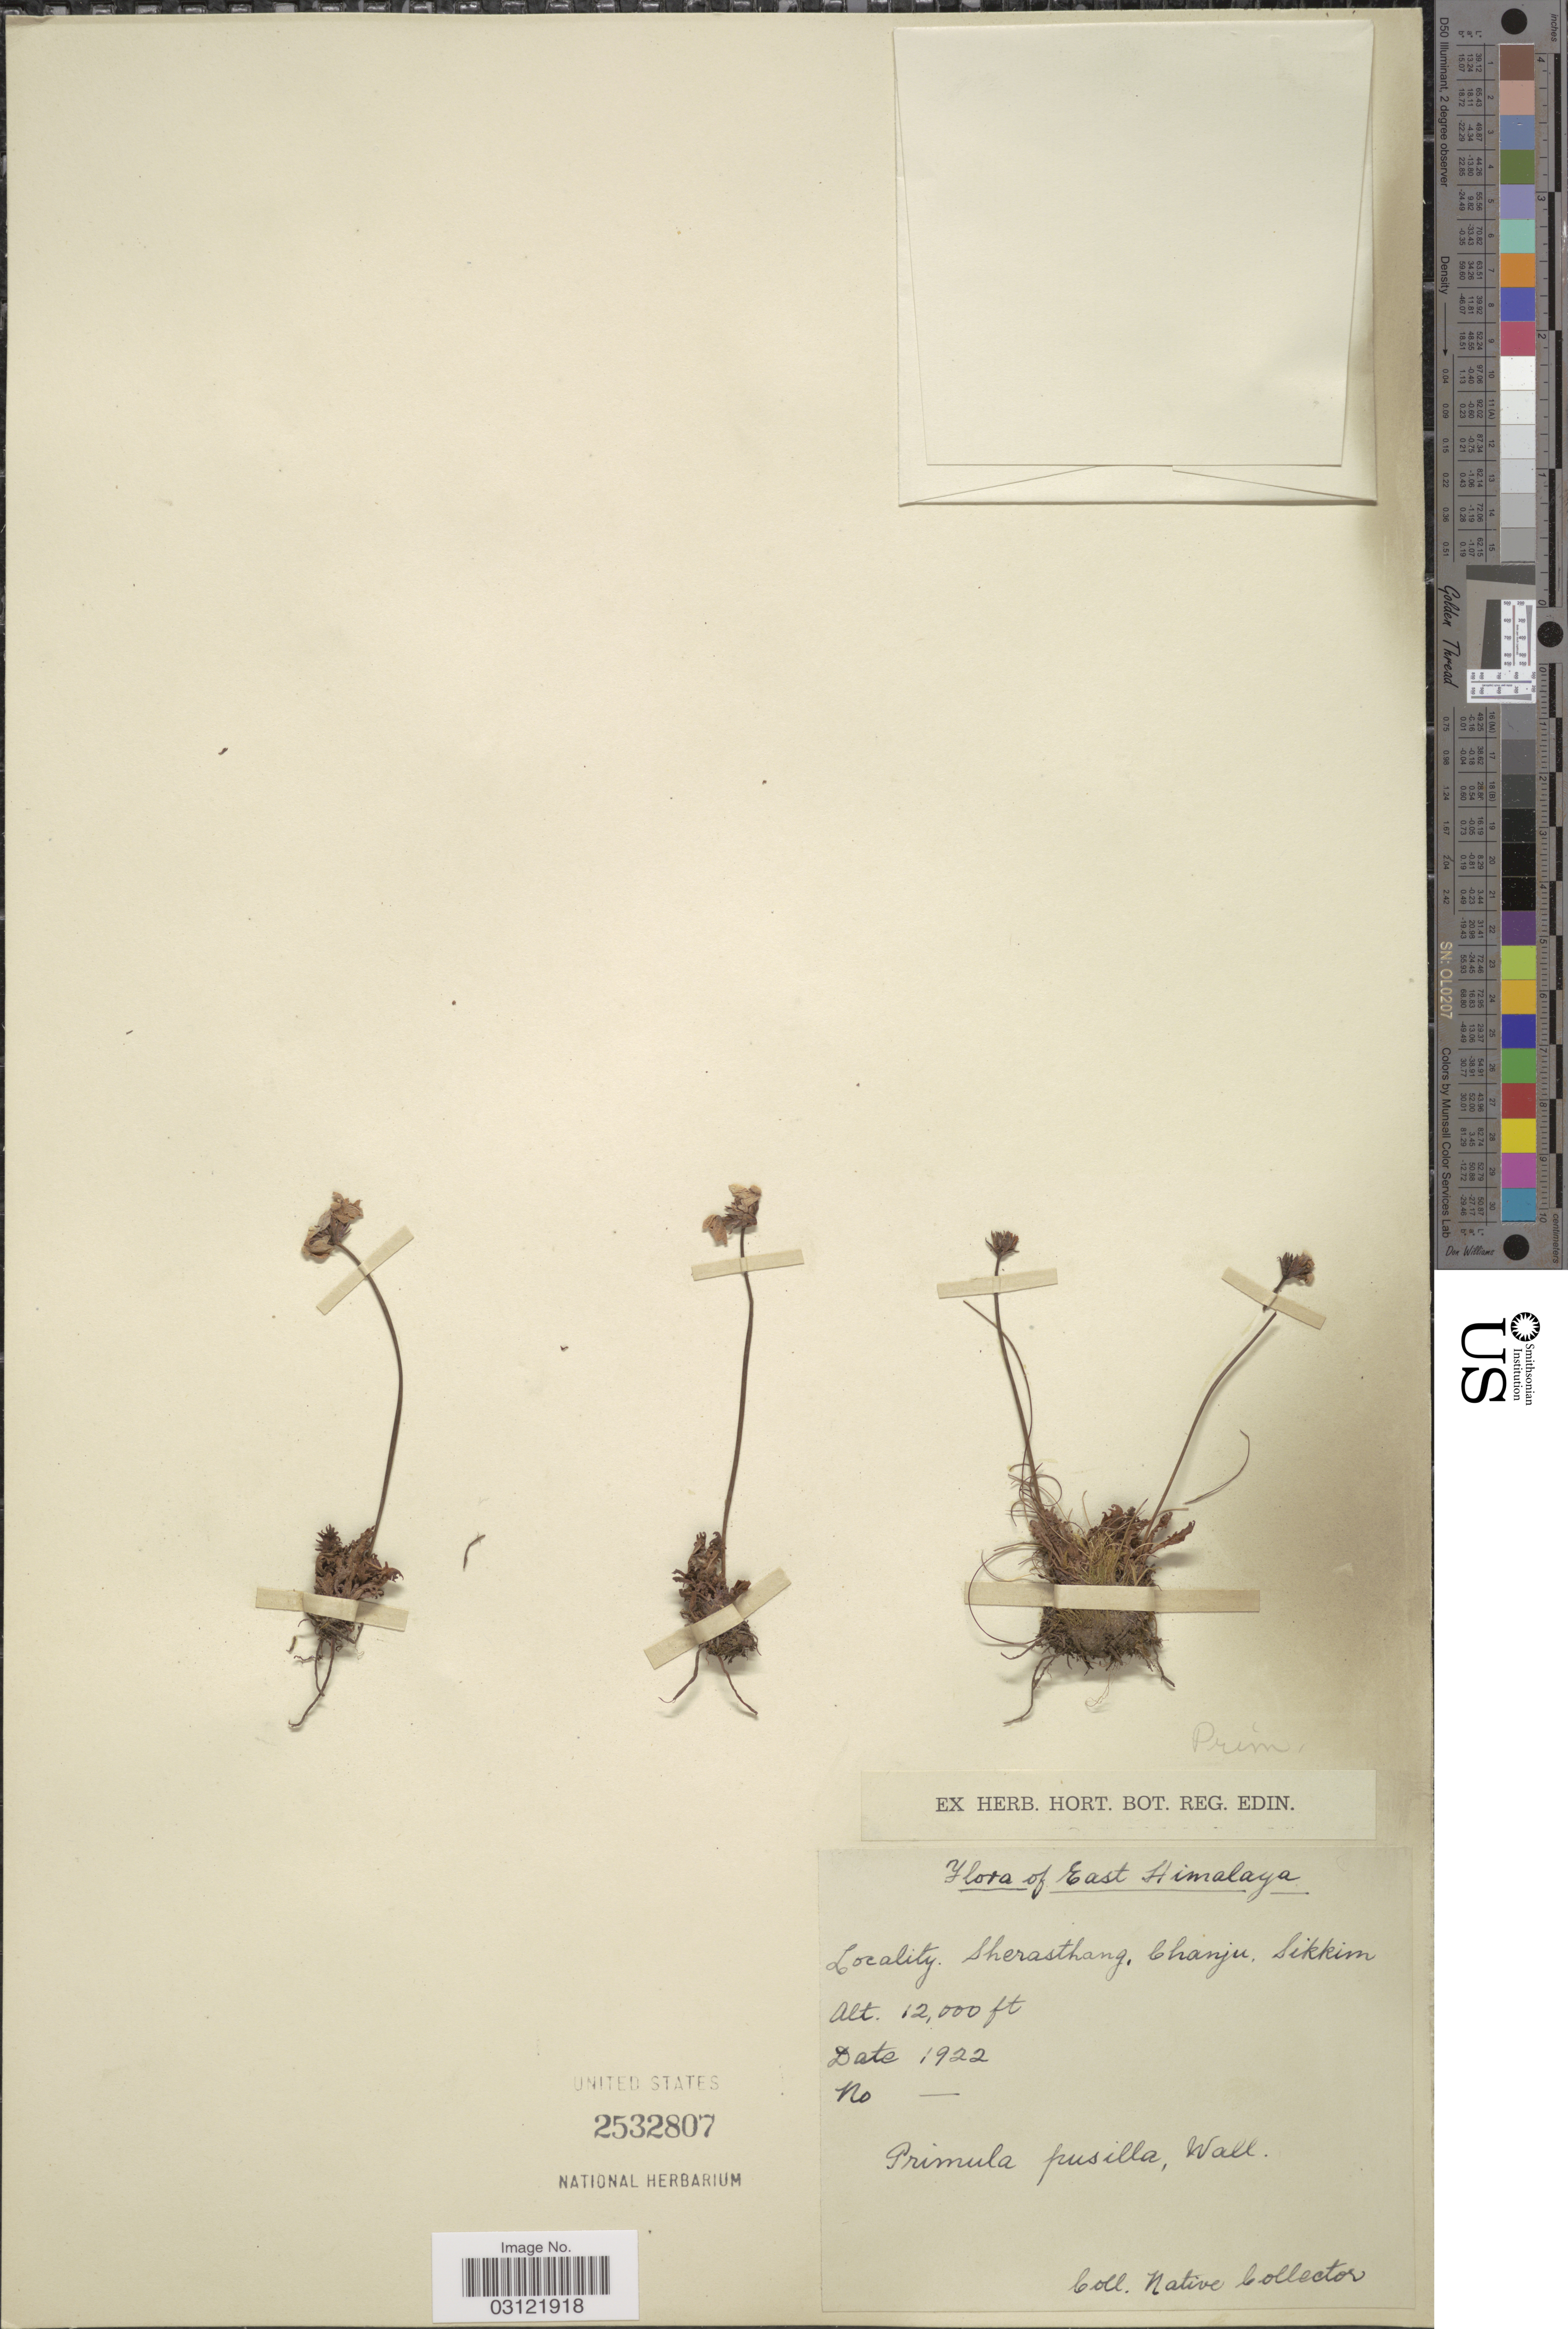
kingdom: Plantae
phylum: Tracheophyta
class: Magnoliopsida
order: Ericales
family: Primulaceae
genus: Primula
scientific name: Primula pusilla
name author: Goldie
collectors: Native collector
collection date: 1922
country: India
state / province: Sikkim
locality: East Himalaya. Sherasthang, Chanju.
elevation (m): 3658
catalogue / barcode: US 2532807